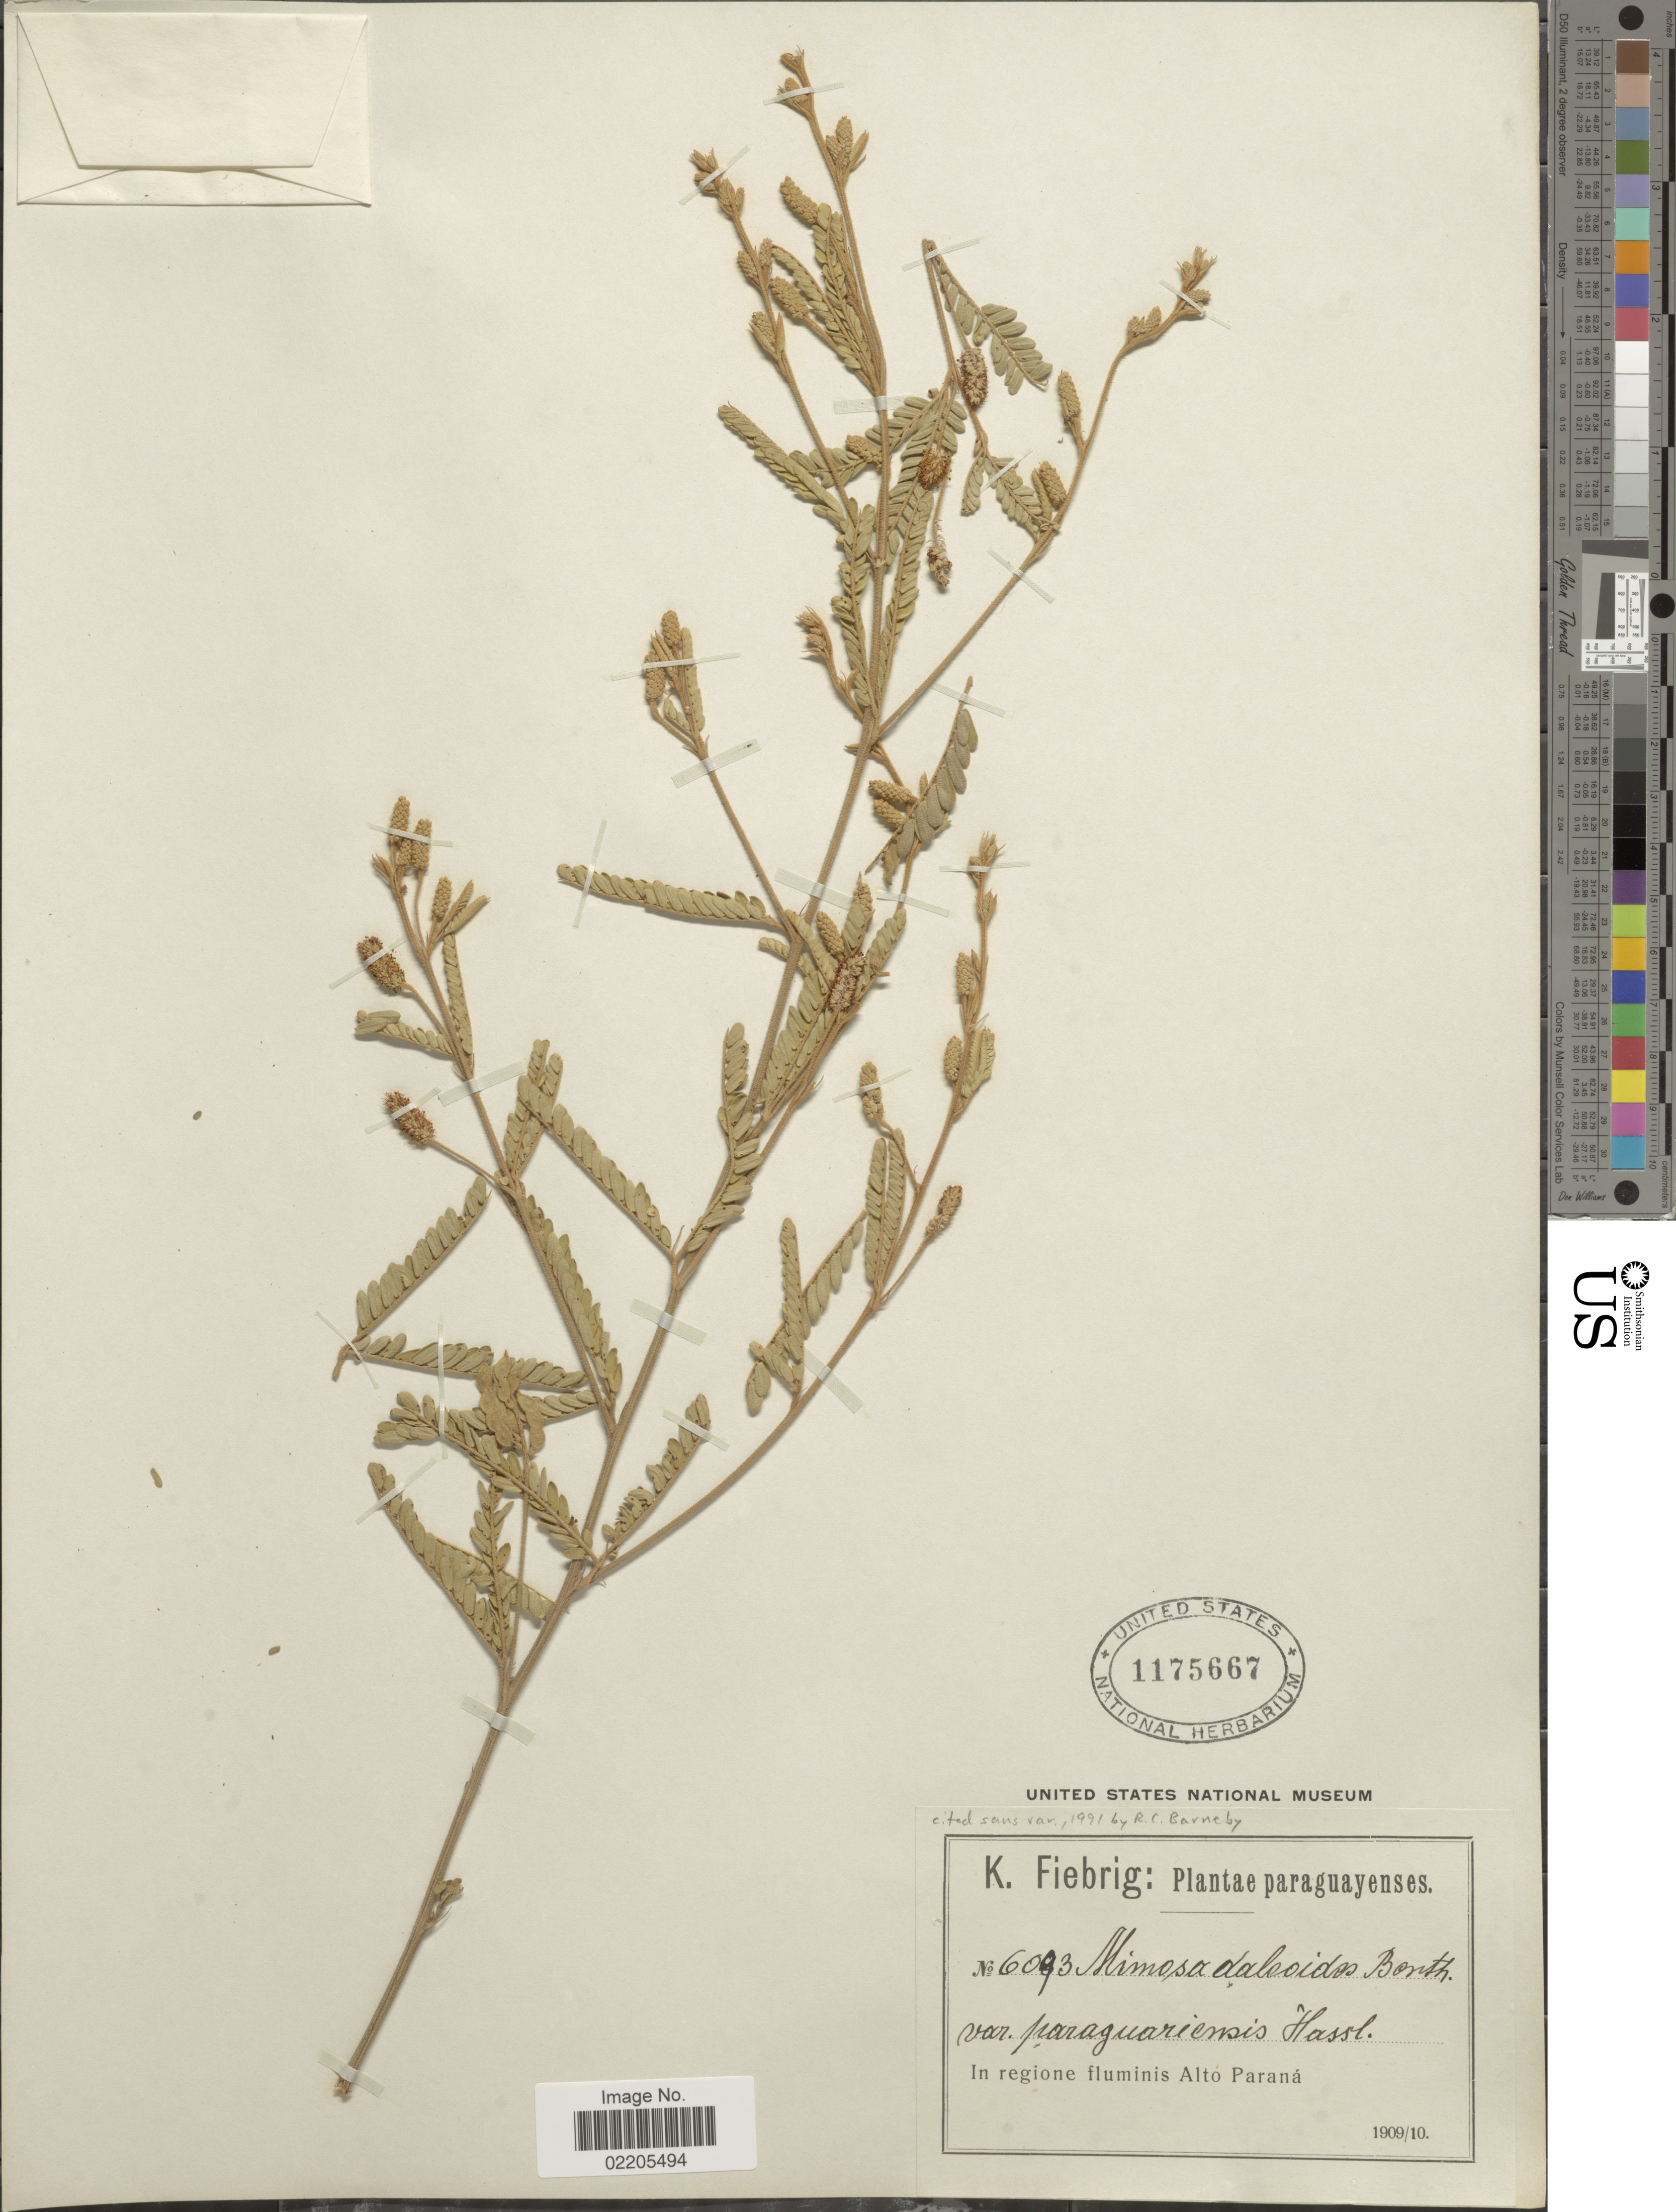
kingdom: Plantae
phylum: Tracheophyta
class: Magnoliopsida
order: Fabales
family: Fabaceae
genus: Mimosa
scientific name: Mimosa daleoides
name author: Benth.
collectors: K. Fiebrig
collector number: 6093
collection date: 1909/1910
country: Paraguay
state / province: Alto Parana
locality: In regione fluminis Alto Parana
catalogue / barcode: US 1175667